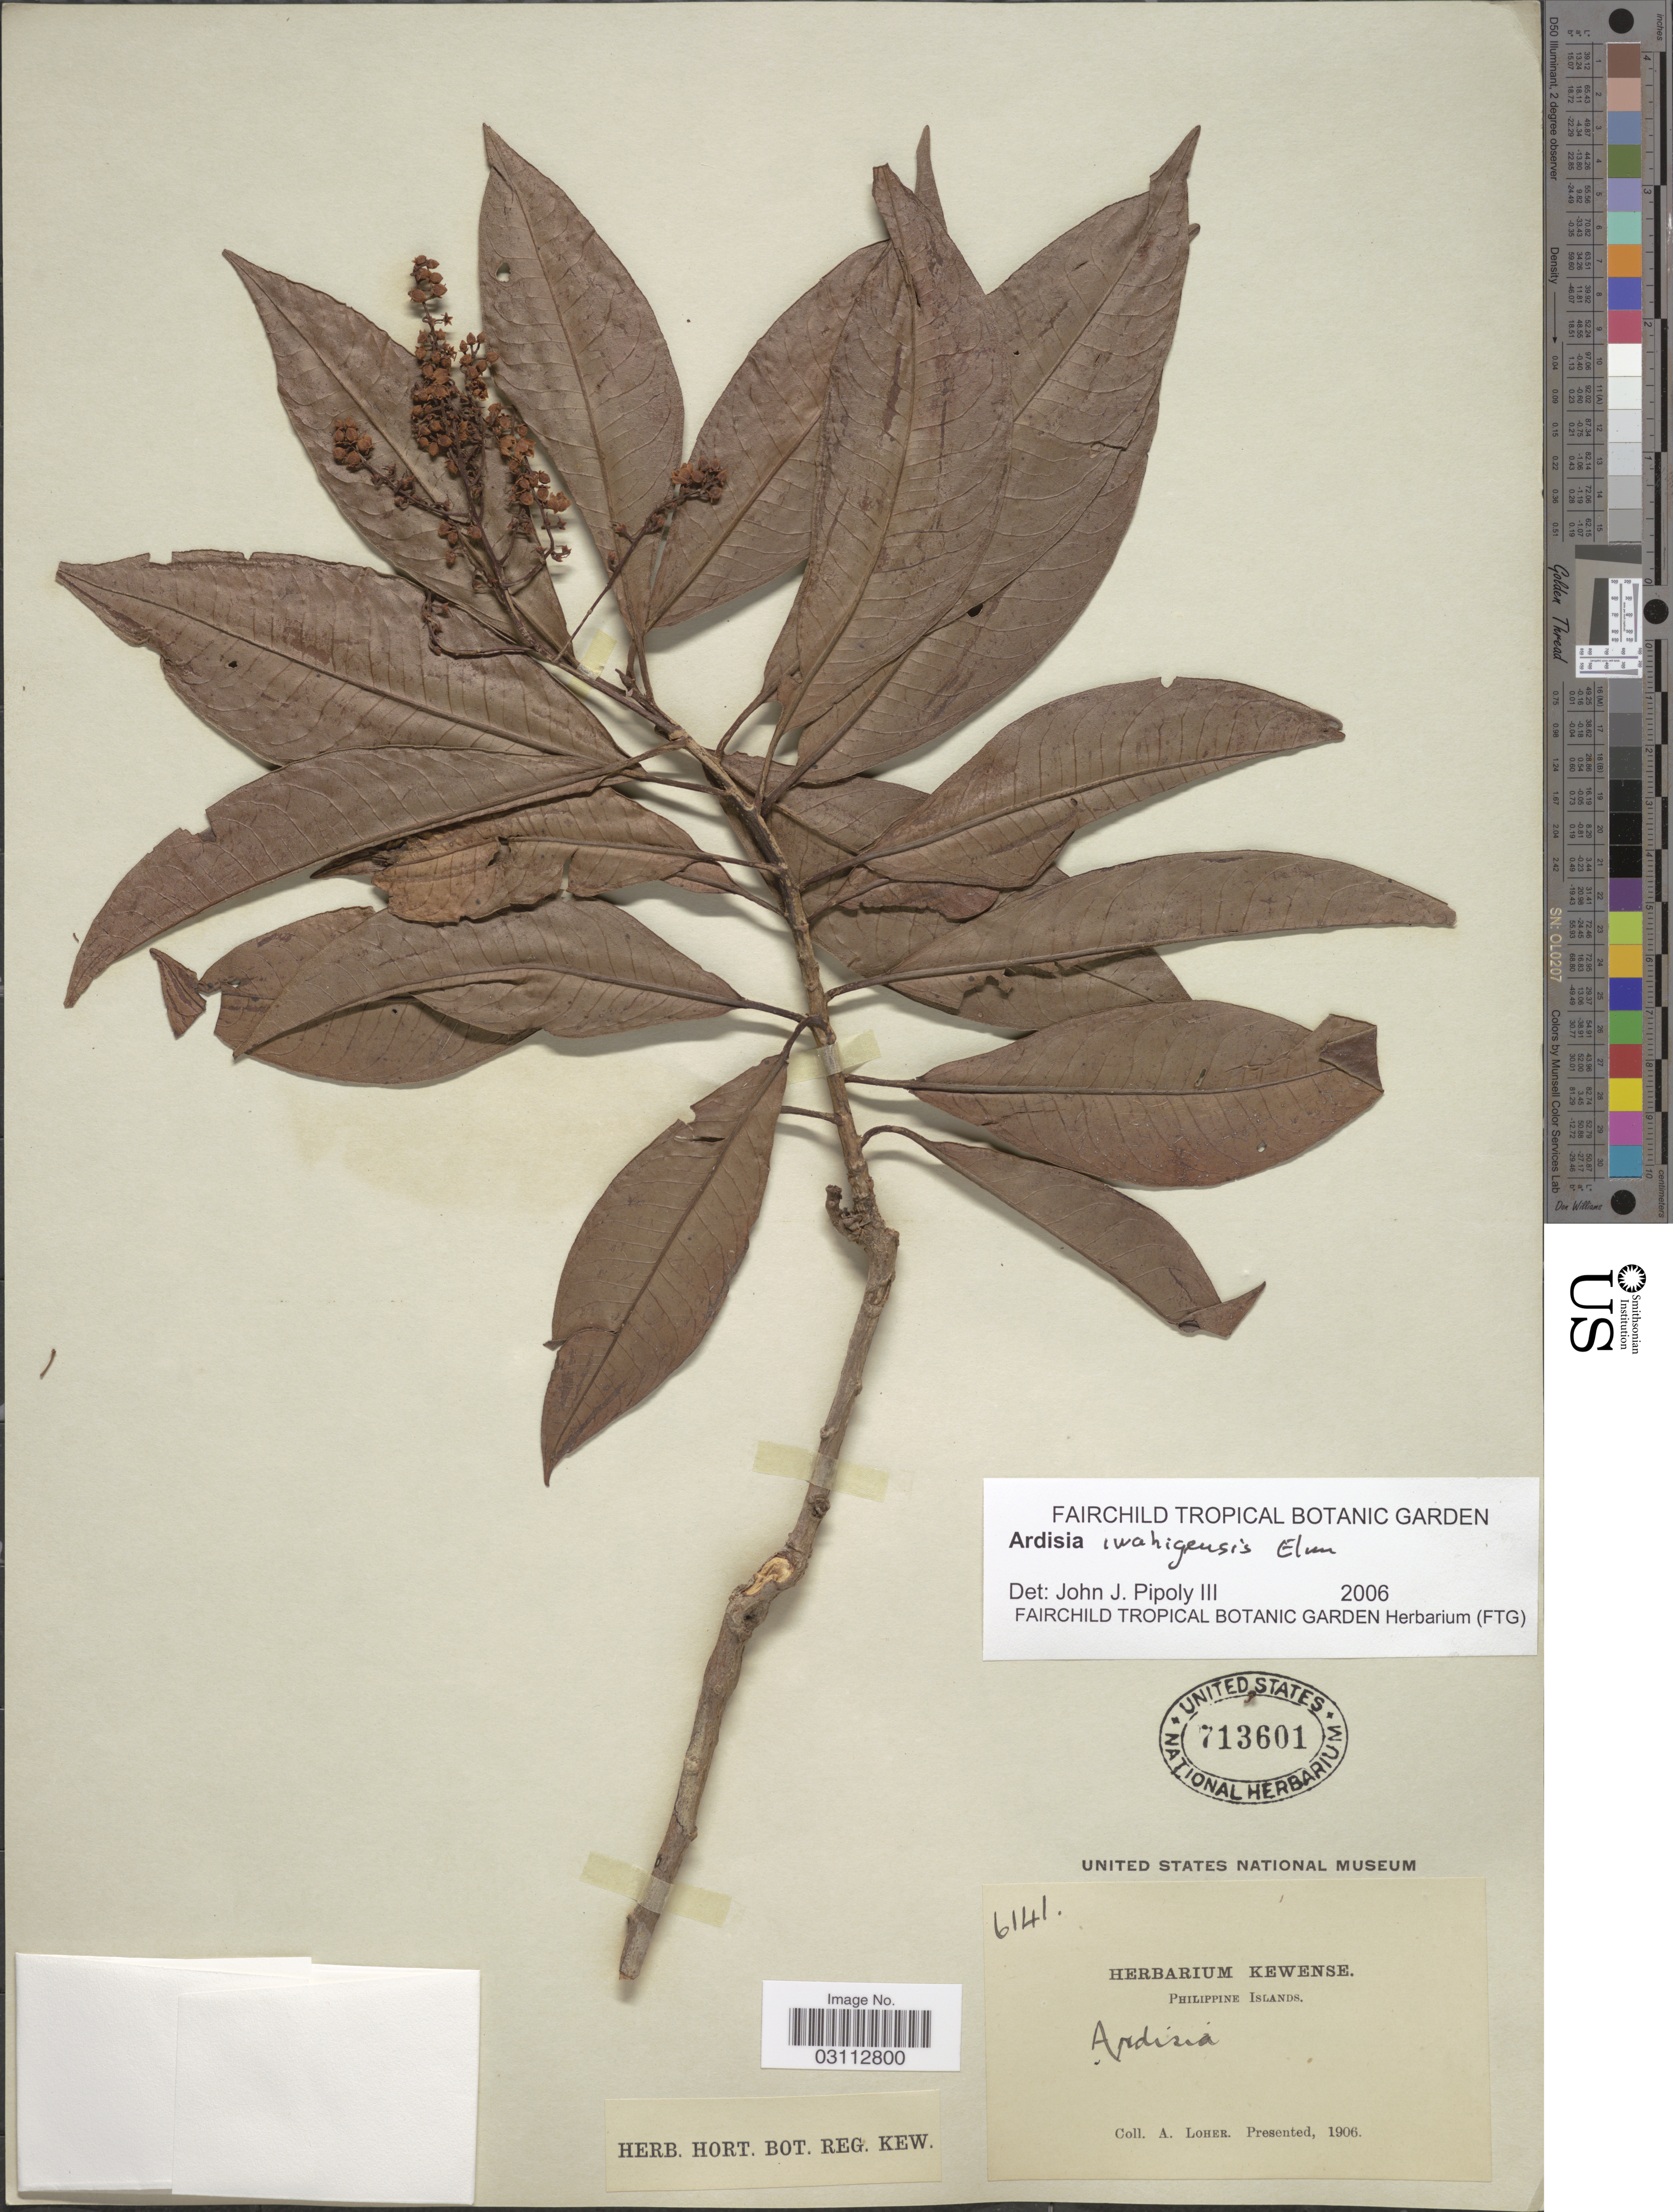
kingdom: Plantae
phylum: Tracheophyta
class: Magnoliopsida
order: Ericales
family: Primulaceae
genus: Ardisia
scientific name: Ardisia iwahigensis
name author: Elmer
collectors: A. Loher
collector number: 6141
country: Philippines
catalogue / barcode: US 713601